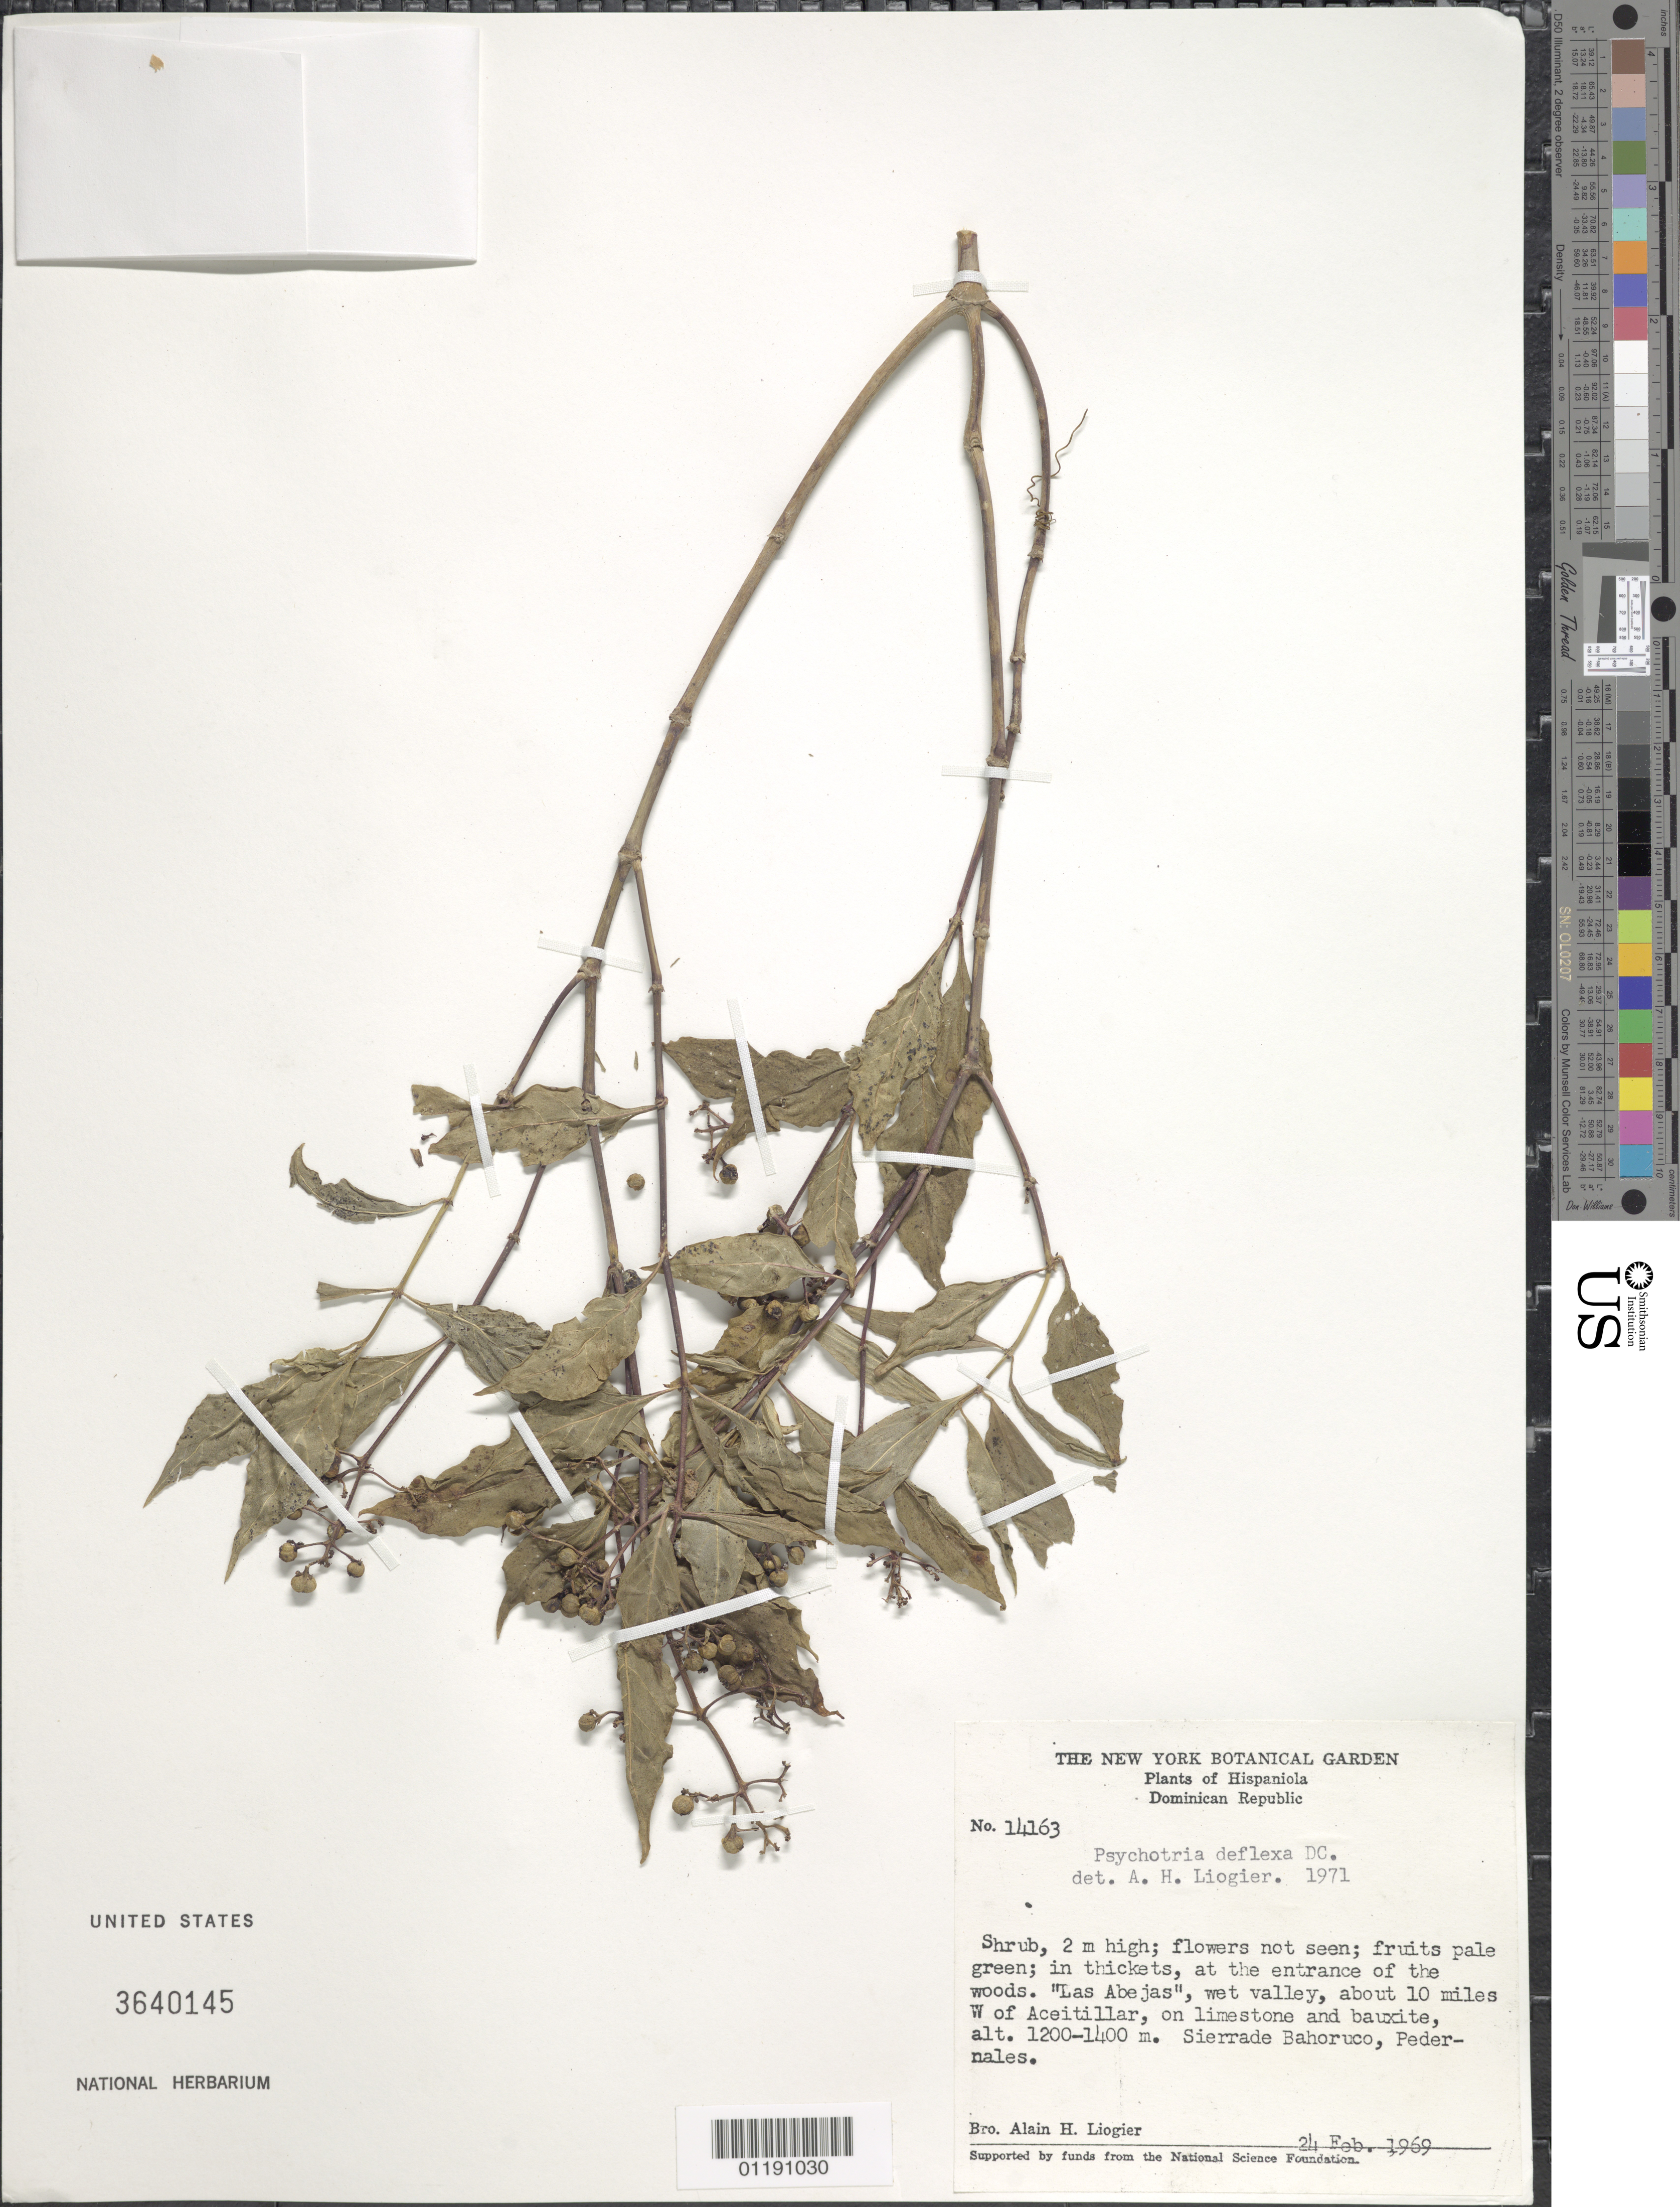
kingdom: Plantae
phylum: Tracheophyta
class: Magnoliopsida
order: Gentianales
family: Rubiaceae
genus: Psychotria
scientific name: Psychotria deflexa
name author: DC.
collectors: A. H. Liogier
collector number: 14163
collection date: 1969-02-24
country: Dominican Republic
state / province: Pedernales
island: Hispaniola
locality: At the entrance of the woods. "Las Abejas", about 10 miles W of Aceitillar. Sierra Bahoruco.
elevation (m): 1200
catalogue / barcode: US 3640145